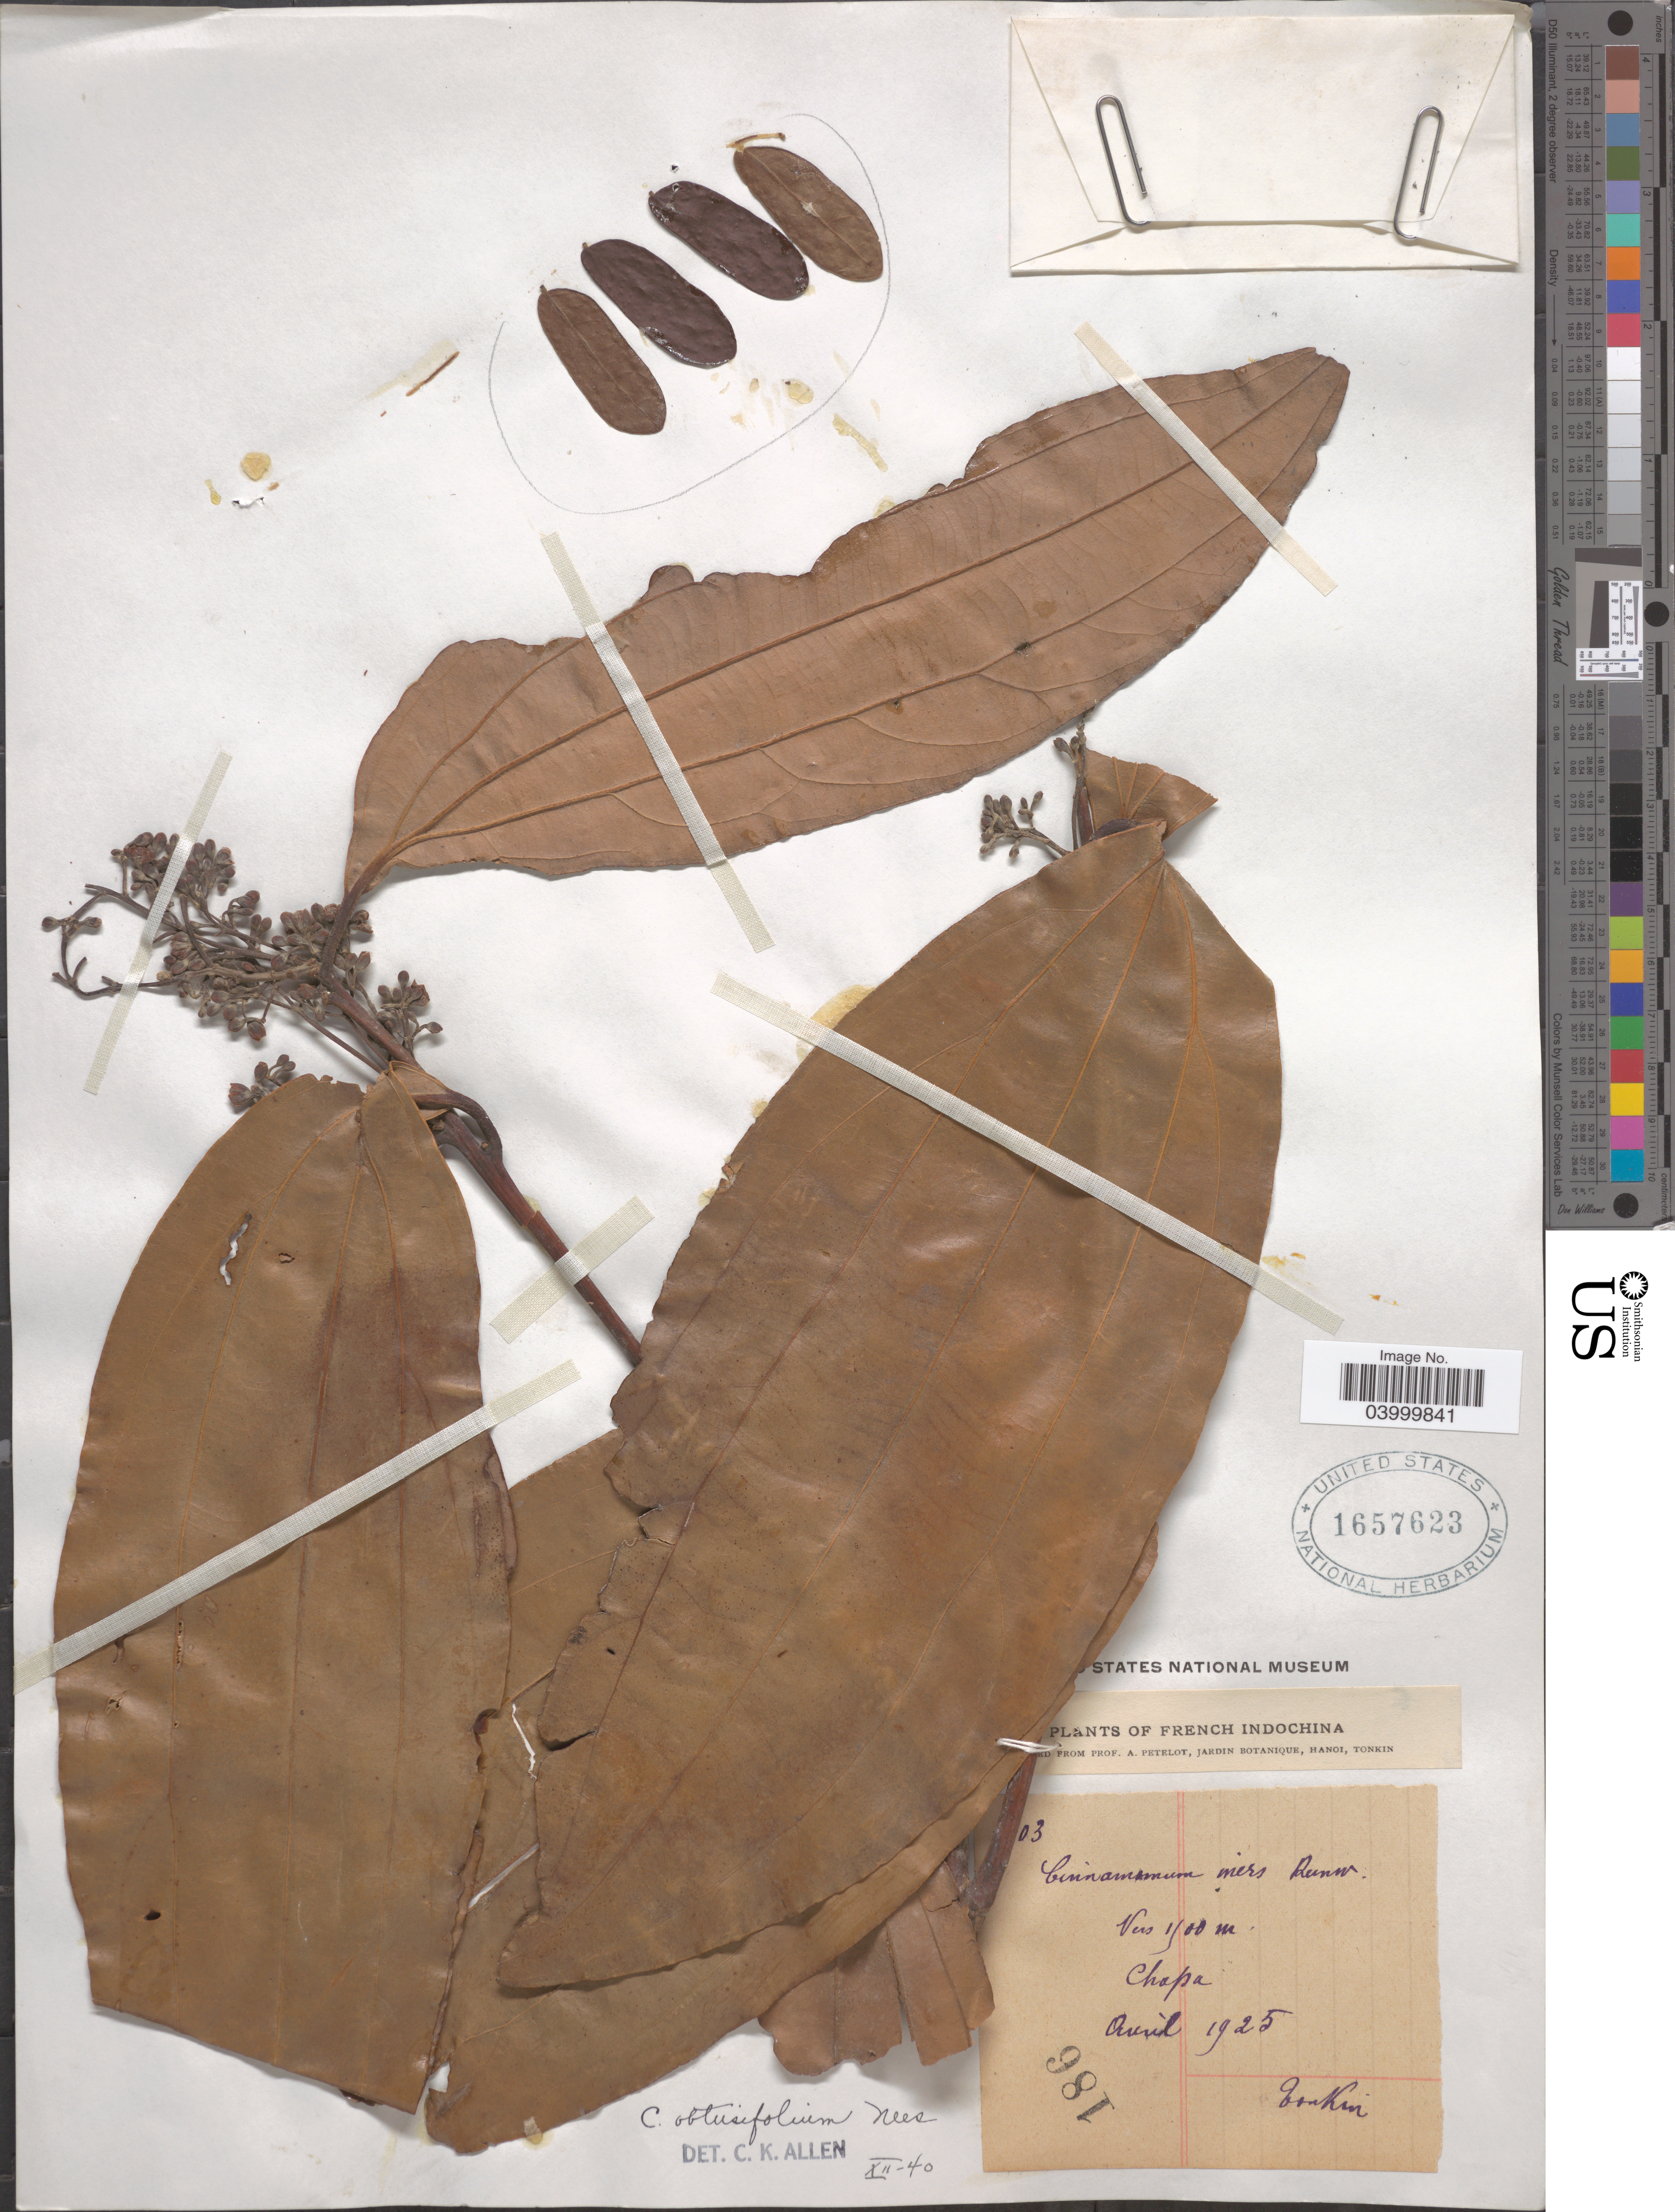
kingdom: Plantae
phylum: Tracheophyta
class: Magnoliopsida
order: Laurales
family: Lauraceae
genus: Cinnamomum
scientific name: Cinnamomum obtusifolium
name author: (Roxb.) Nees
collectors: P. A. Pételot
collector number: !03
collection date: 1925-04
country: Vietnam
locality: French Indochina. Chapa.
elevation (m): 1500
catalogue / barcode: US 1657623